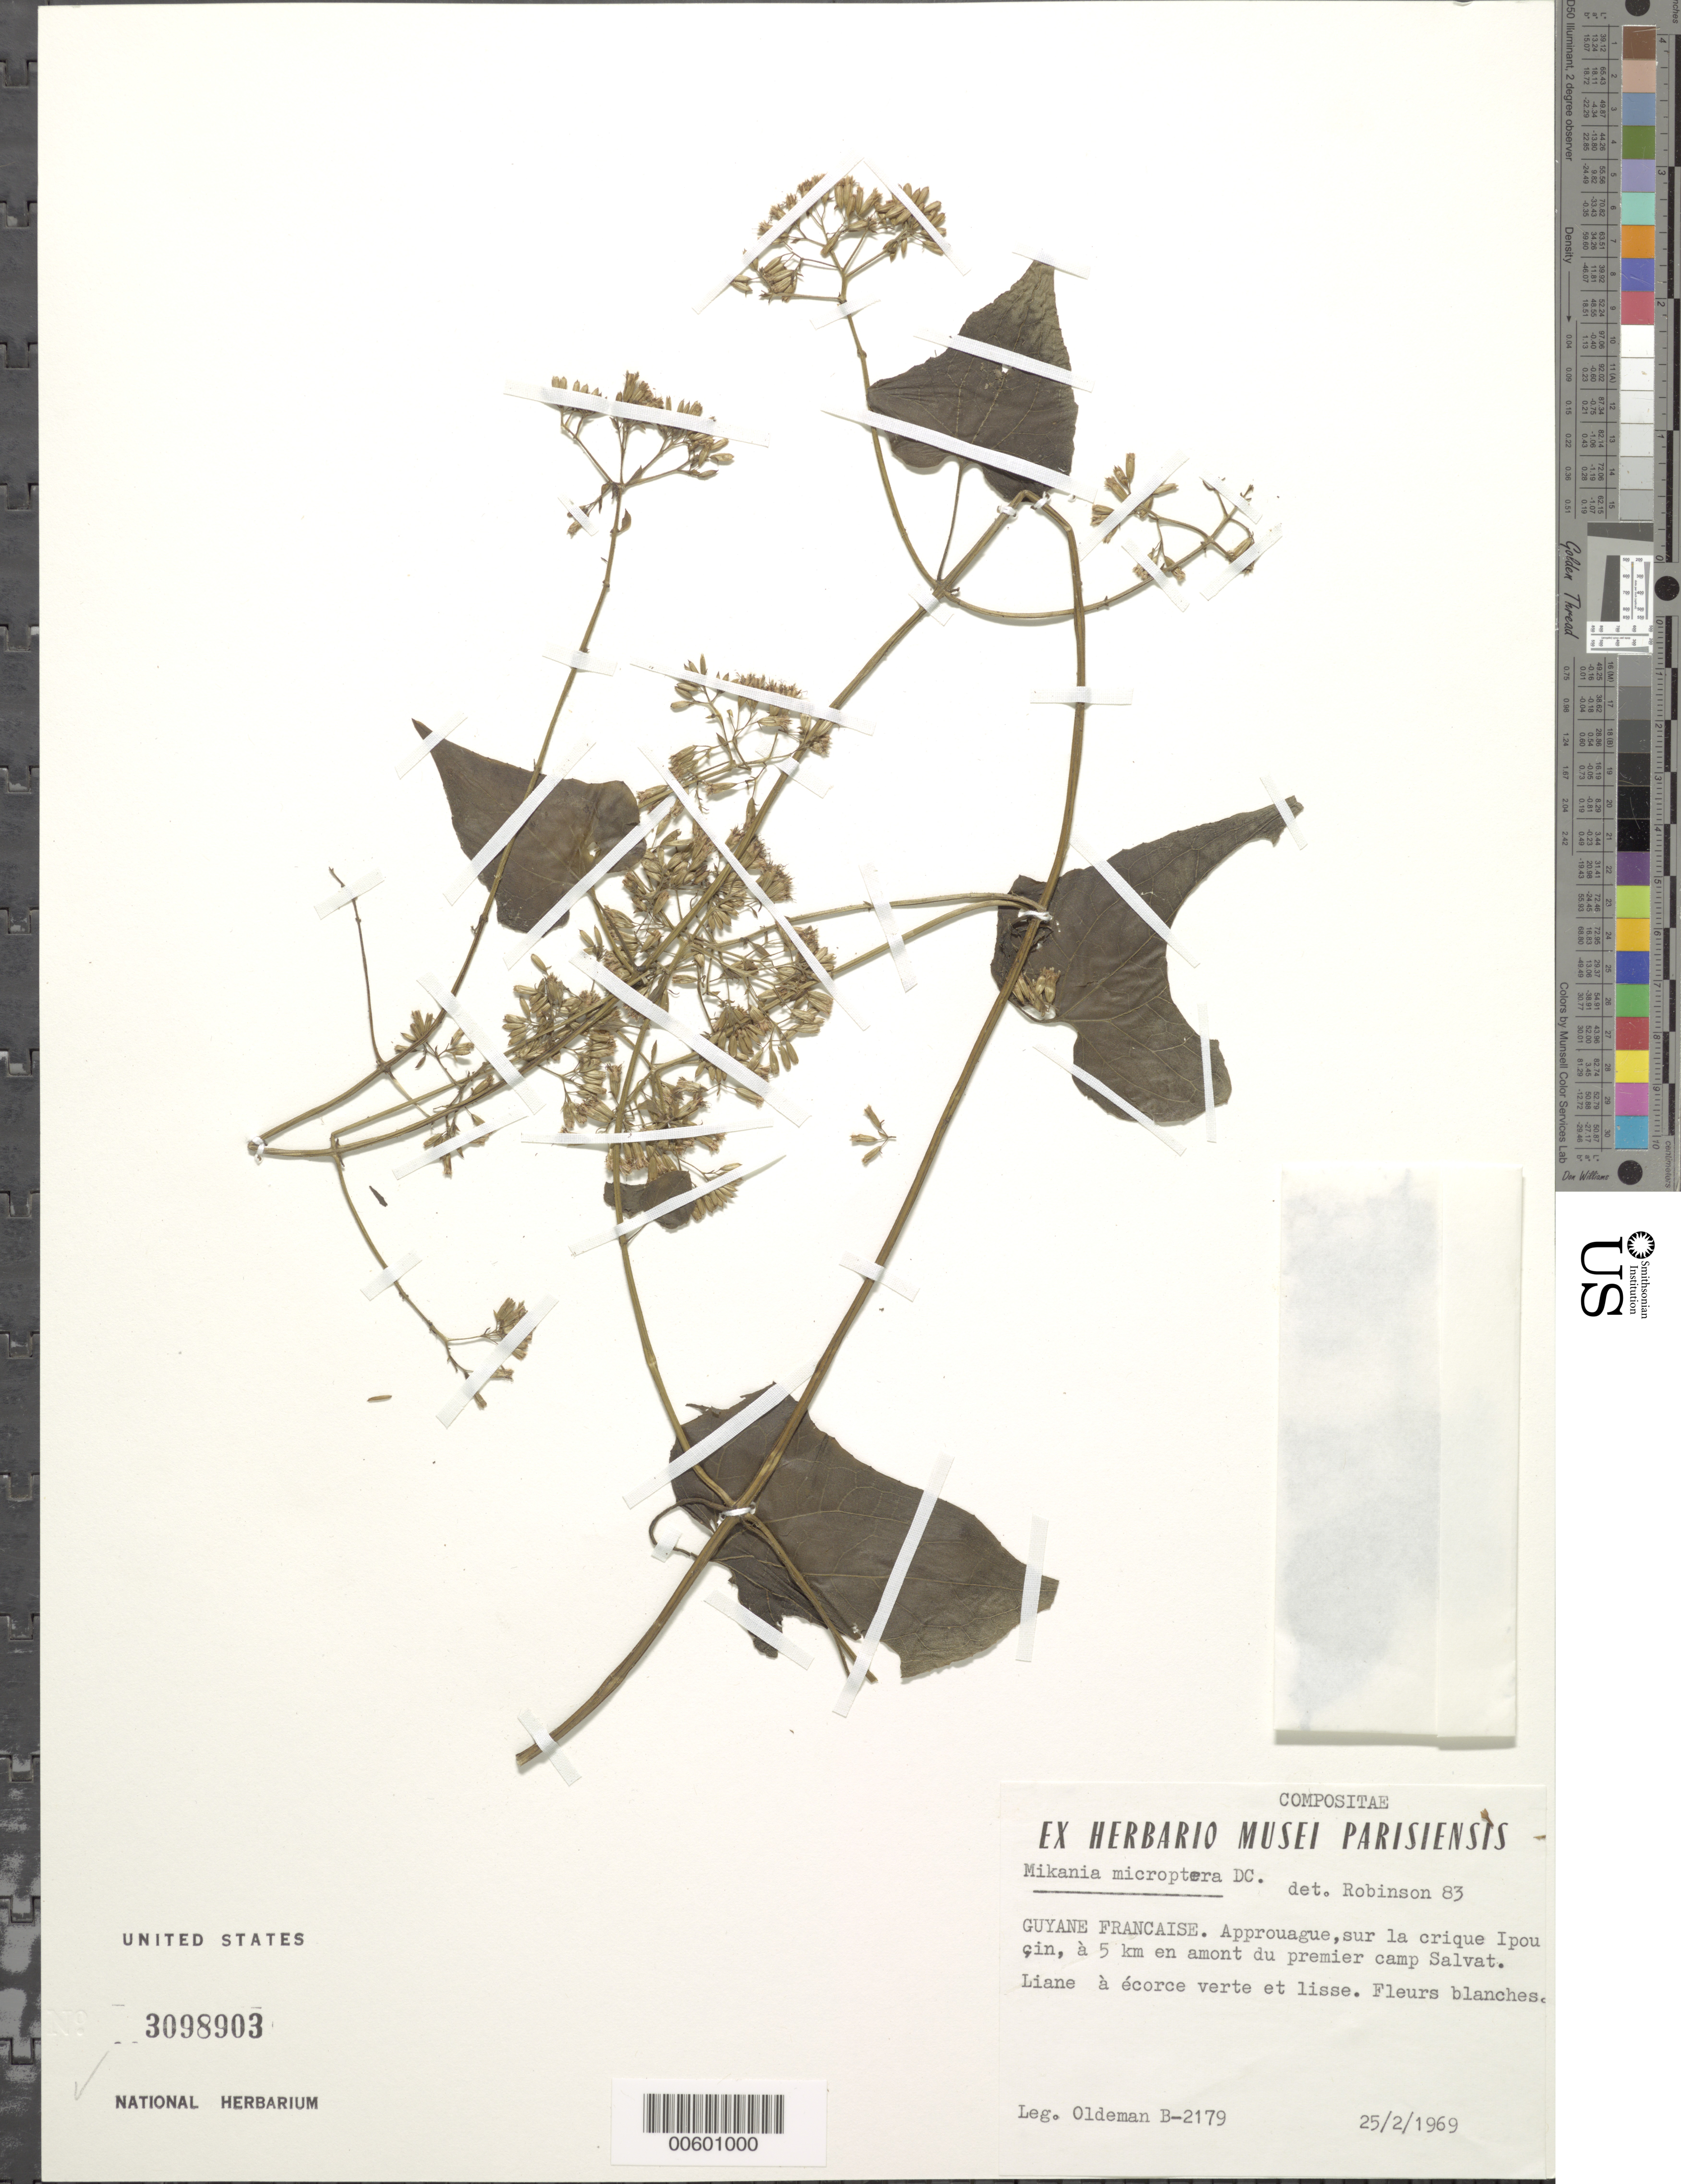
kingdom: Plantae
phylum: Tracheophyta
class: Magnoliopsida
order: Asterales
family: Asteraceae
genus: Mikania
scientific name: Mikania microptera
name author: DC.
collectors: R. Oldeman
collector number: B 2179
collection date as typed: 25-Feb-69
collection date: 1969-02-25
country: French Guiana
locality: Crique Ipoucin, Approuague, a 5 km en amont du premier camp Salvat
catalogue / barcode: US 3098903